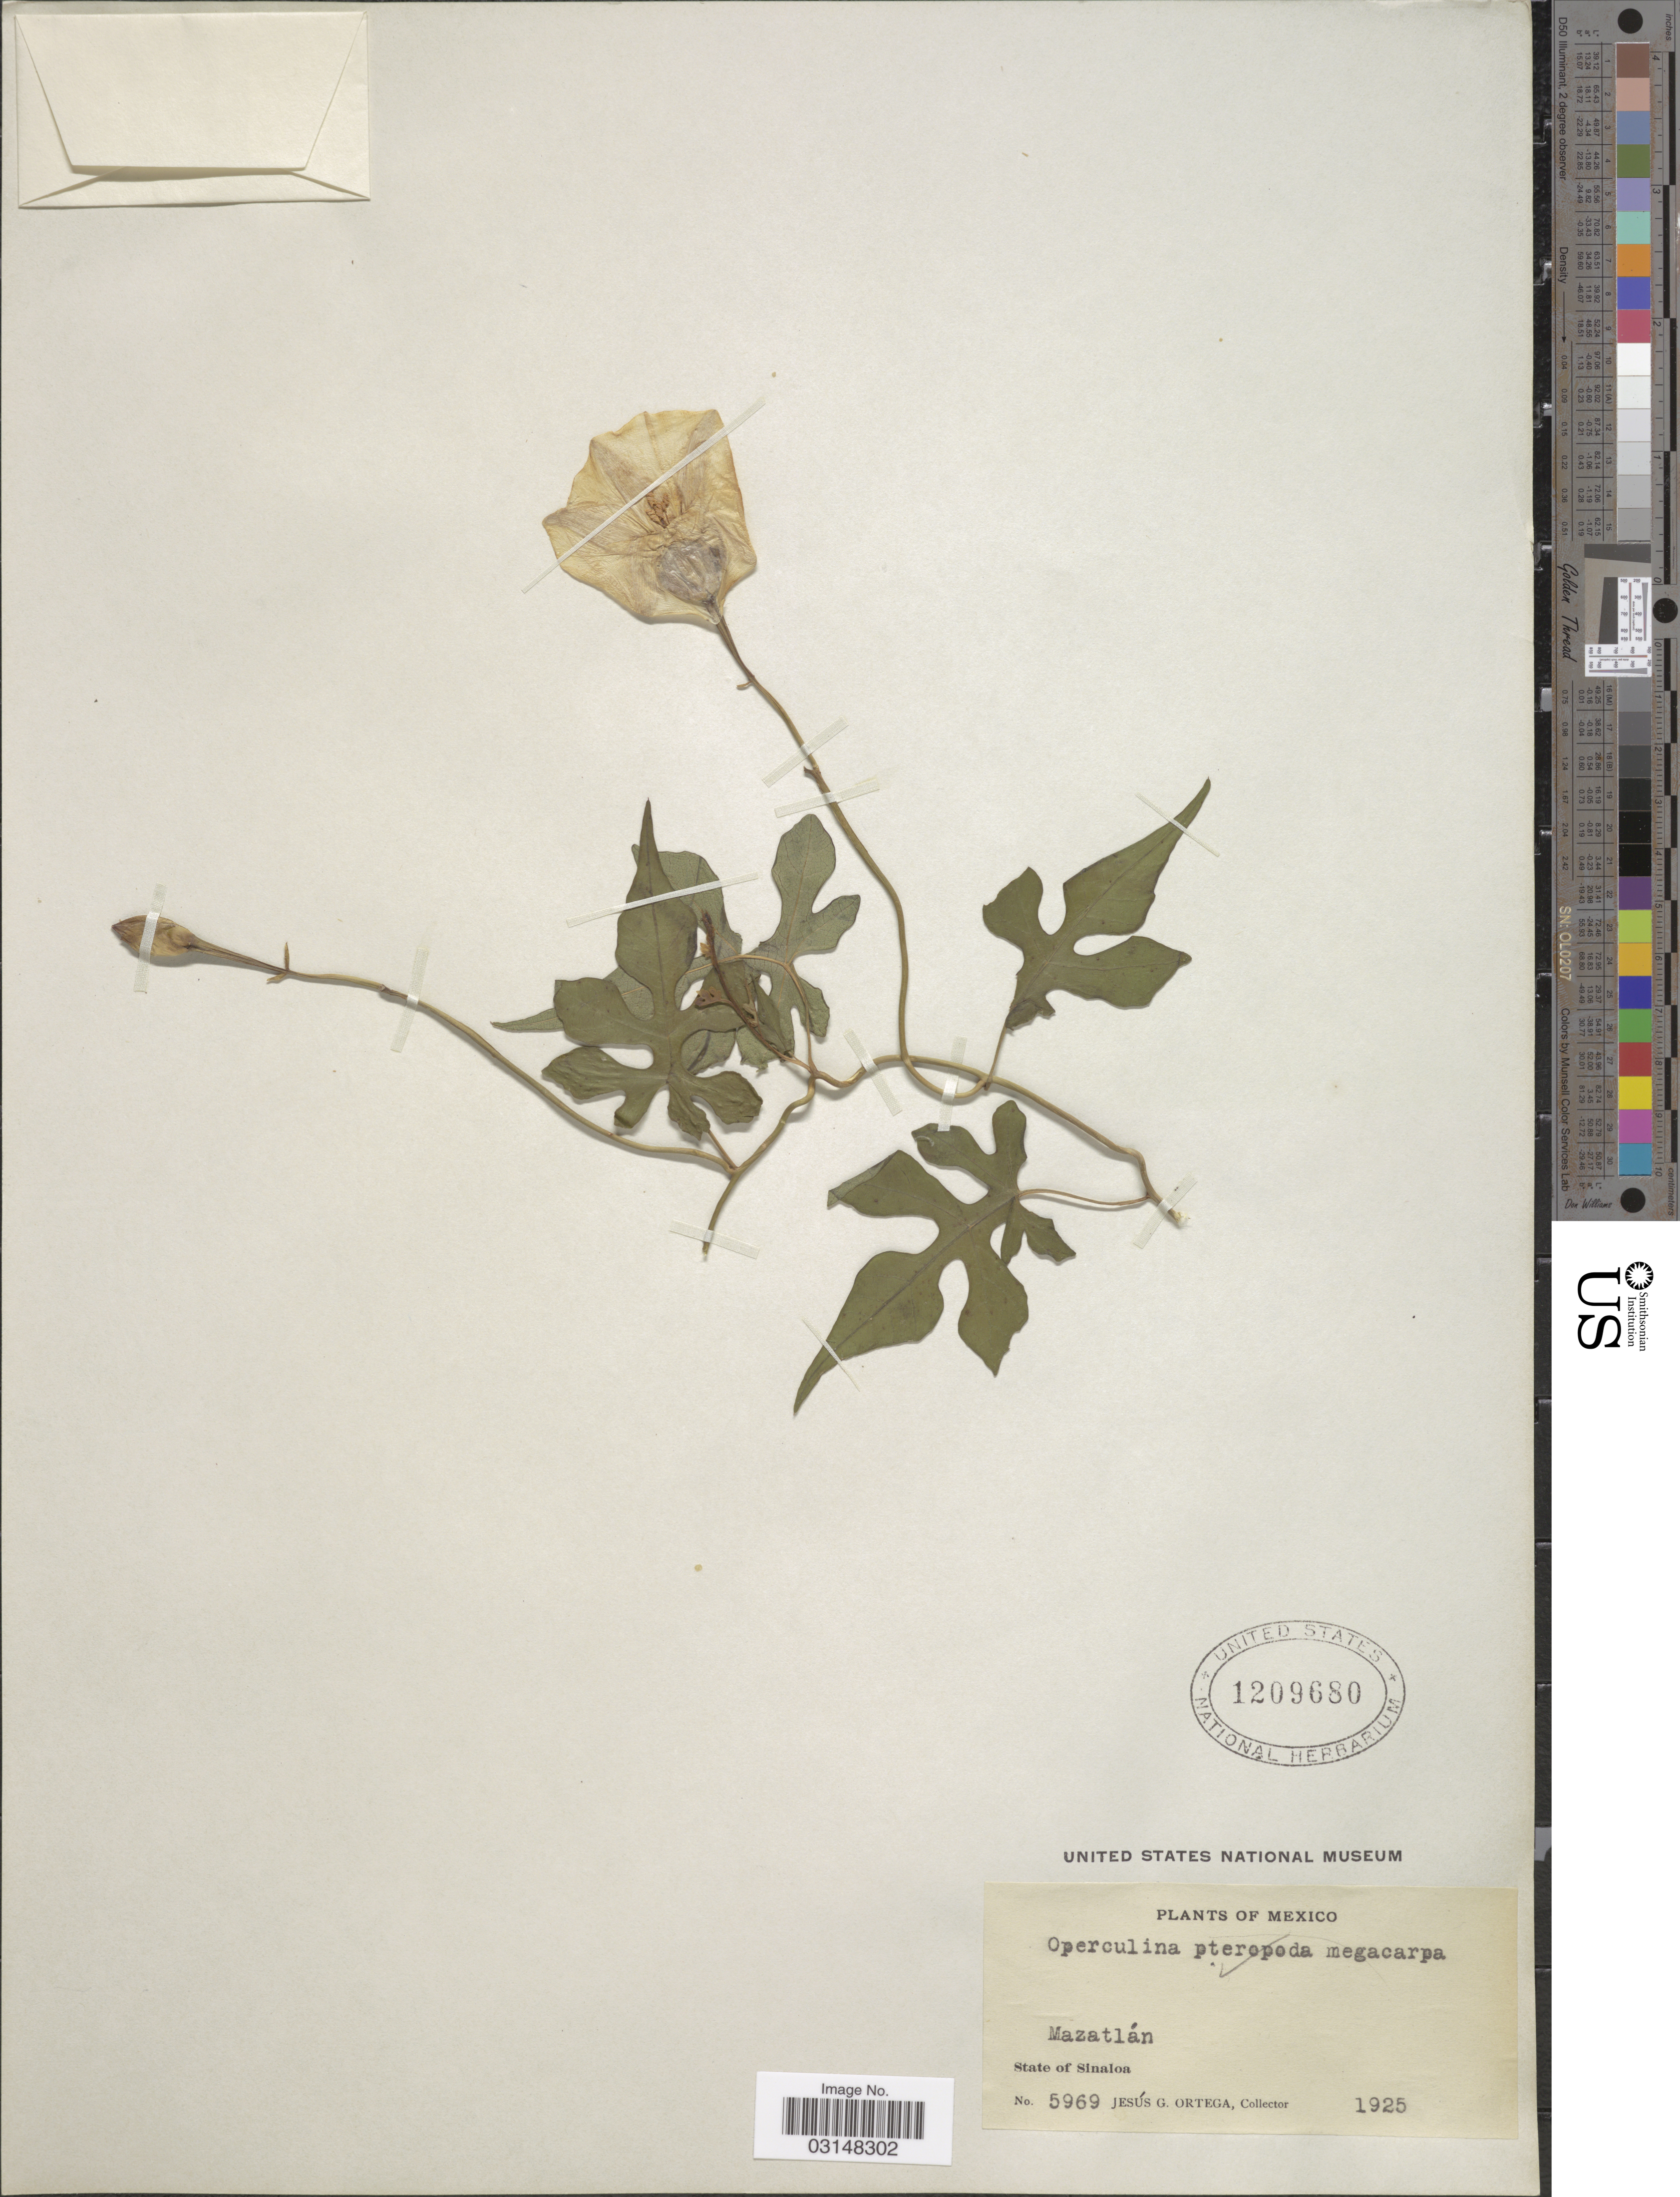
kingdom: Plantae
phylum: Tracheophyta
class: Magnoliopsida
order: Solanales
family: Convolvulaceae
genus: Operculina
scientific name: Operculina sp.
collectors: J. Ortega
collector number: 5969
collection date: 1925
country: Mexico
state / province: Sinaloa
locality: Mazatlán.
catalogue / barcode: US 1209680